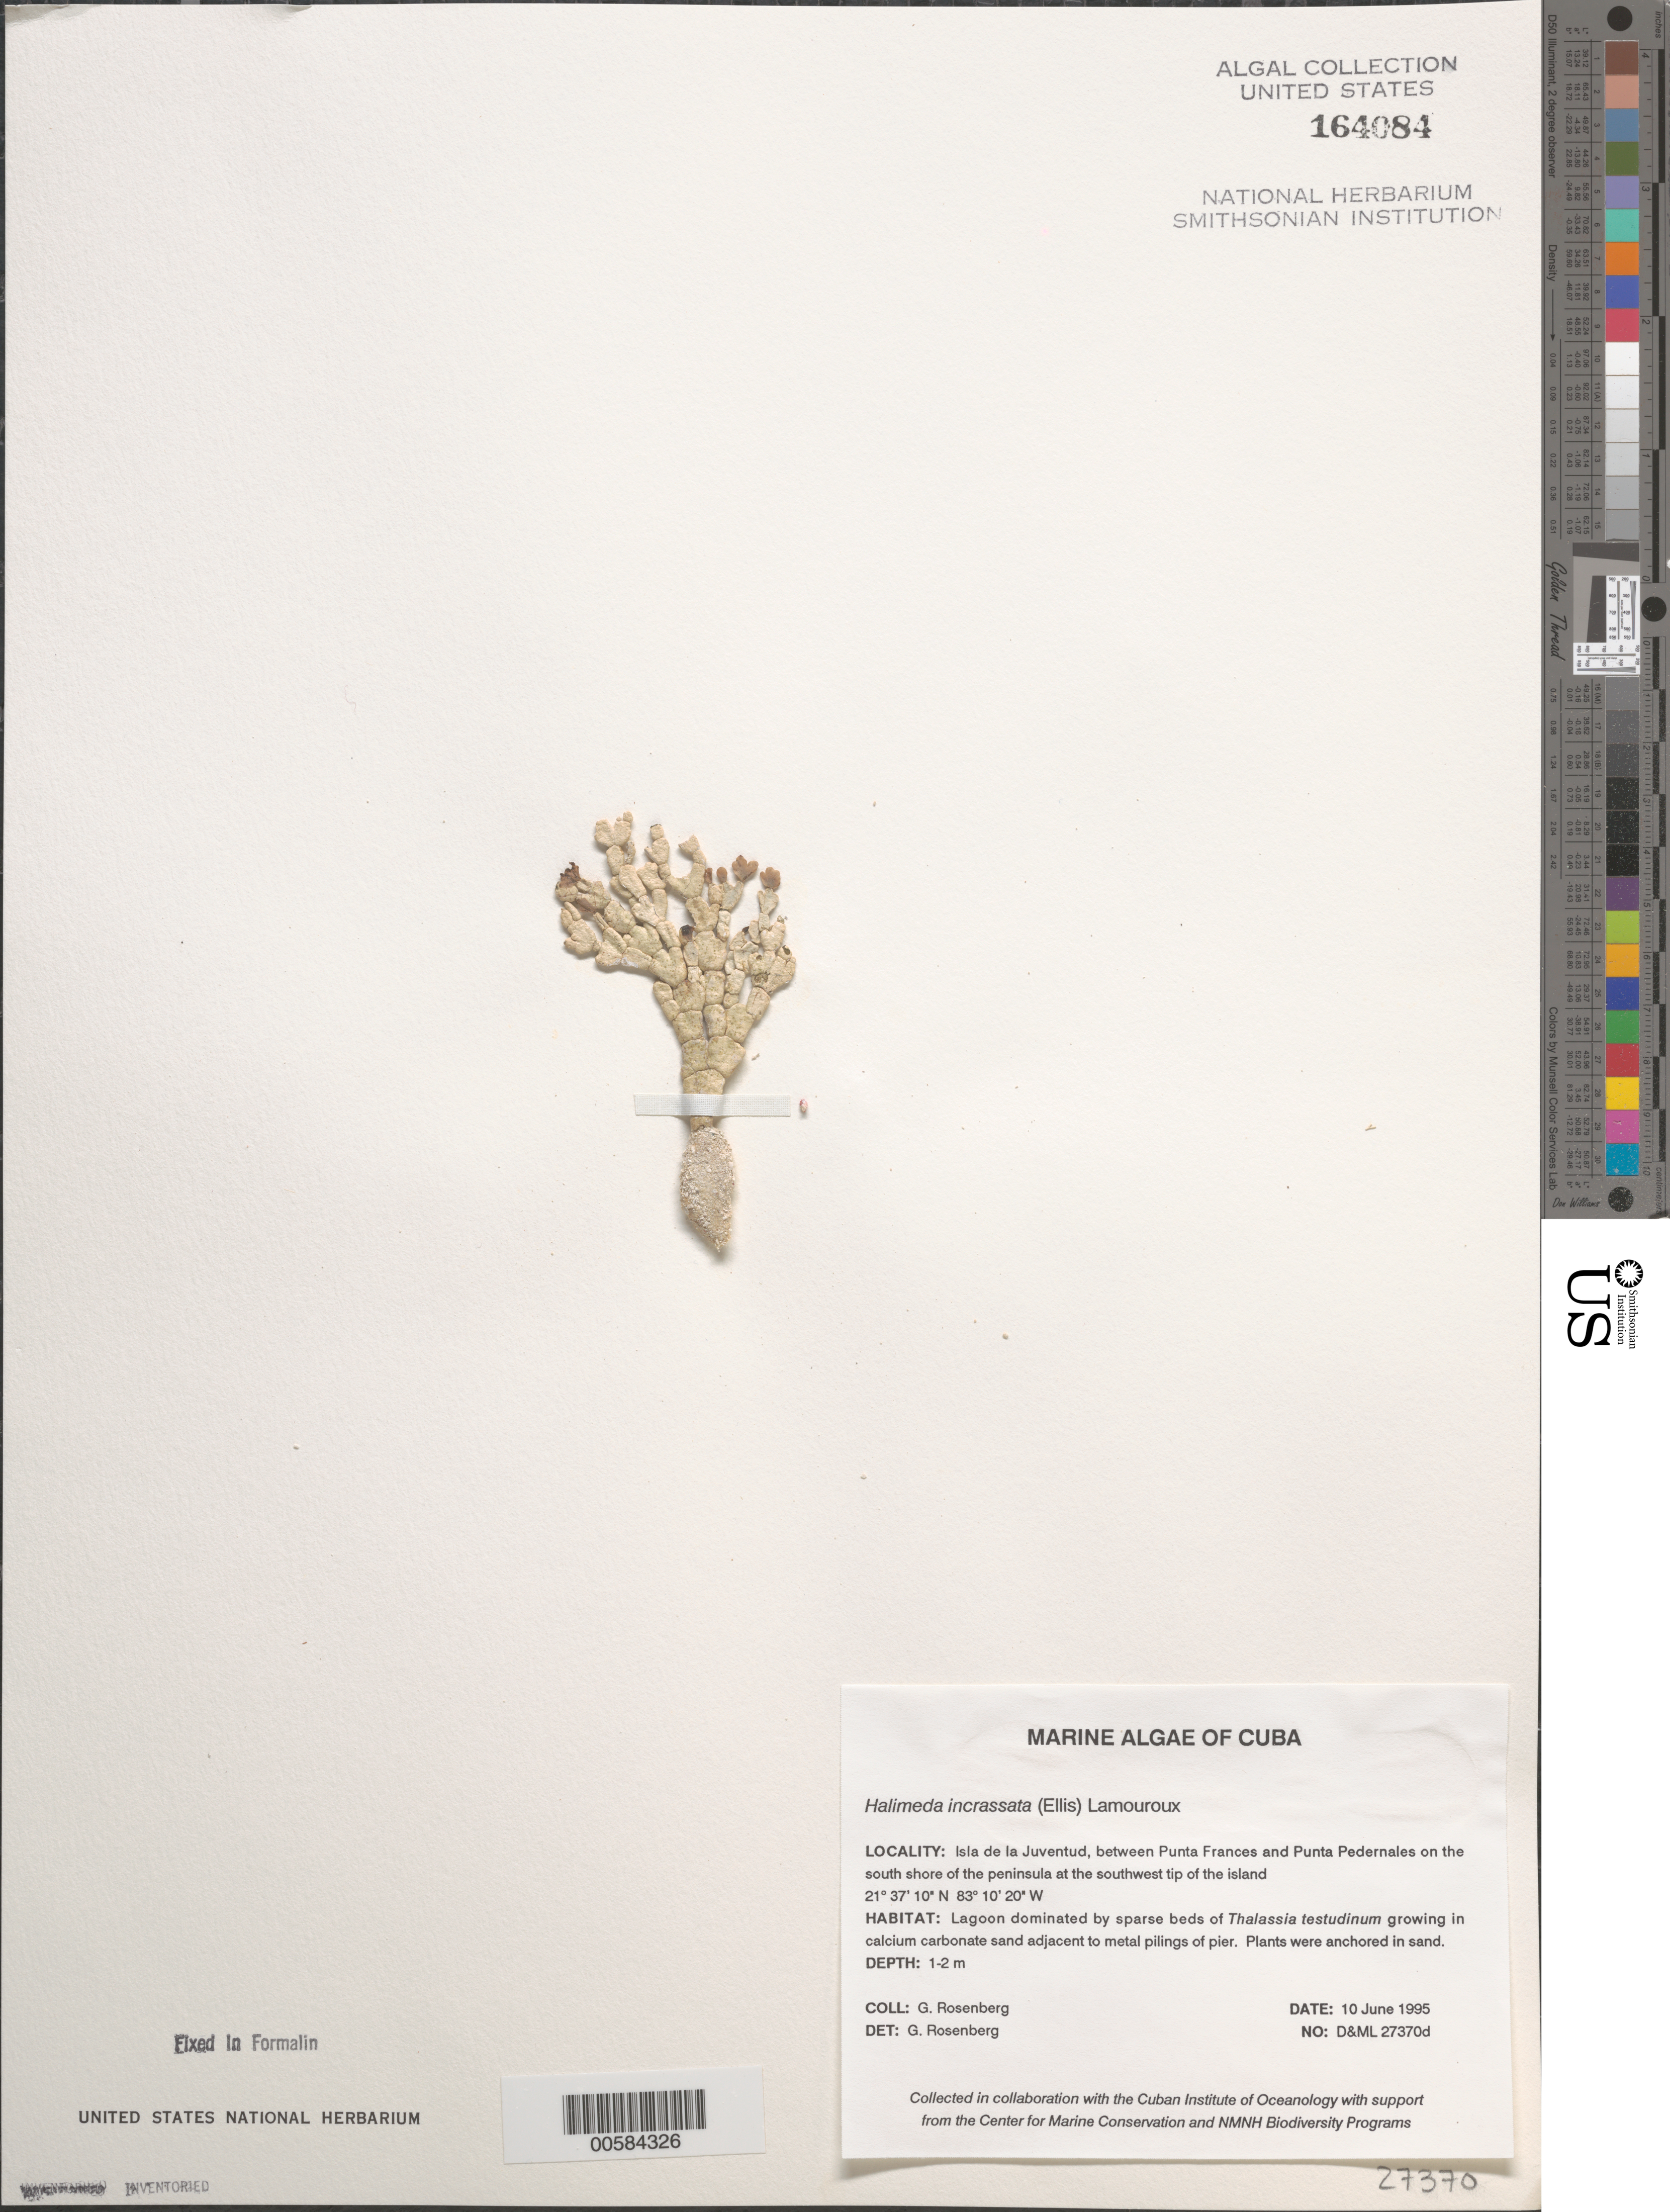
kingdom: Plantae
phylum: Chlorophyta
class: Ulvophyceae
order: Bryopsidales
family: Halimedaceae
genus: Halimeda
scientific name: Halimeda incrassata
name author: (J. Ellis) J.V.Lamouroux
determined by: Rosenberg, G.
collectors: G. Rosenberg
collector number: D&ML 27370d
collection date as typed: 10 Jun 1995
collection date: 1995-06-10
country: Cuba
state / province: Isla de La Juventud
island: Isla de la Juventud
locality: Between Punta Frances and Punta Pedernales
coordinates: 21 37' 10" N, 83 10' 20" W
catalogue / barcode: US 164084